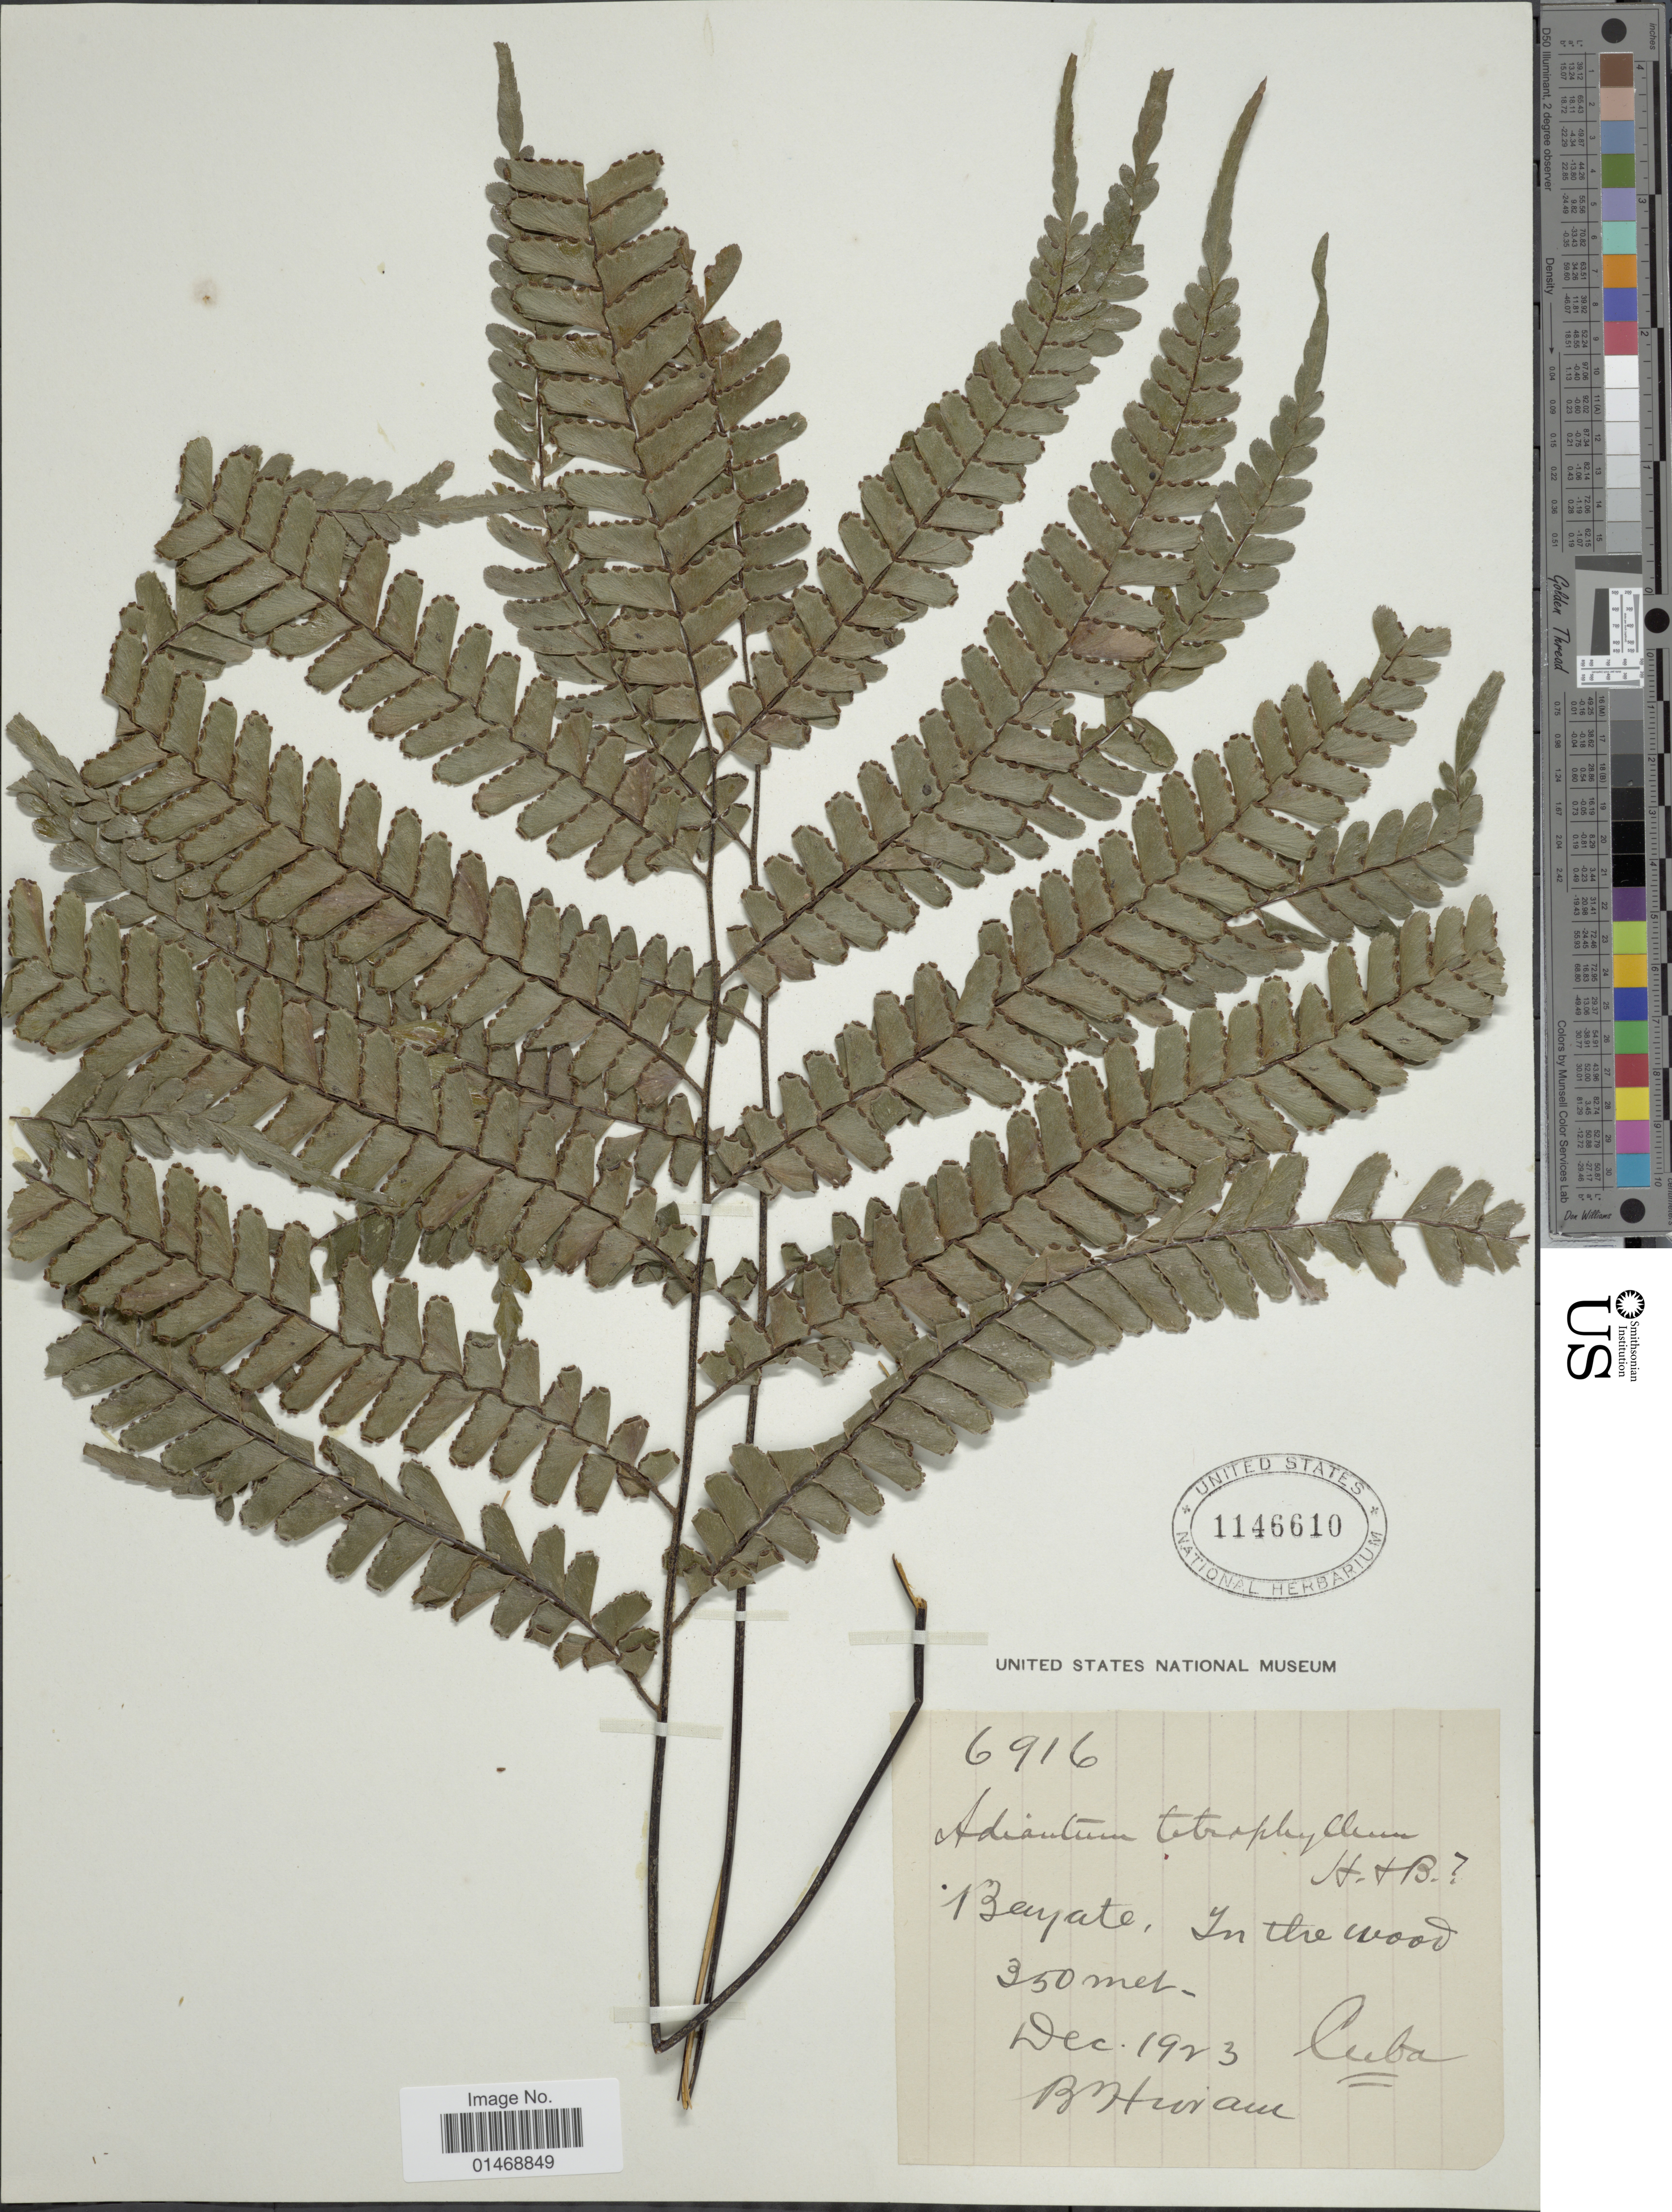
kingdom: Plantae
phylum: Tracheophyta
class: Polypodiopsida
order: Polypodiales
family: Pteridaceae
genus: Adiantum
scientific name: Adiantum fructuosum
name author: Poepp. ex Spreng.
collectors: Bro. Hioram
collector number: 6916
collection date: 1923-12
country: Cuba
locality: Bayate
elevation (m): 350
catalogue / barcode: US 1146610